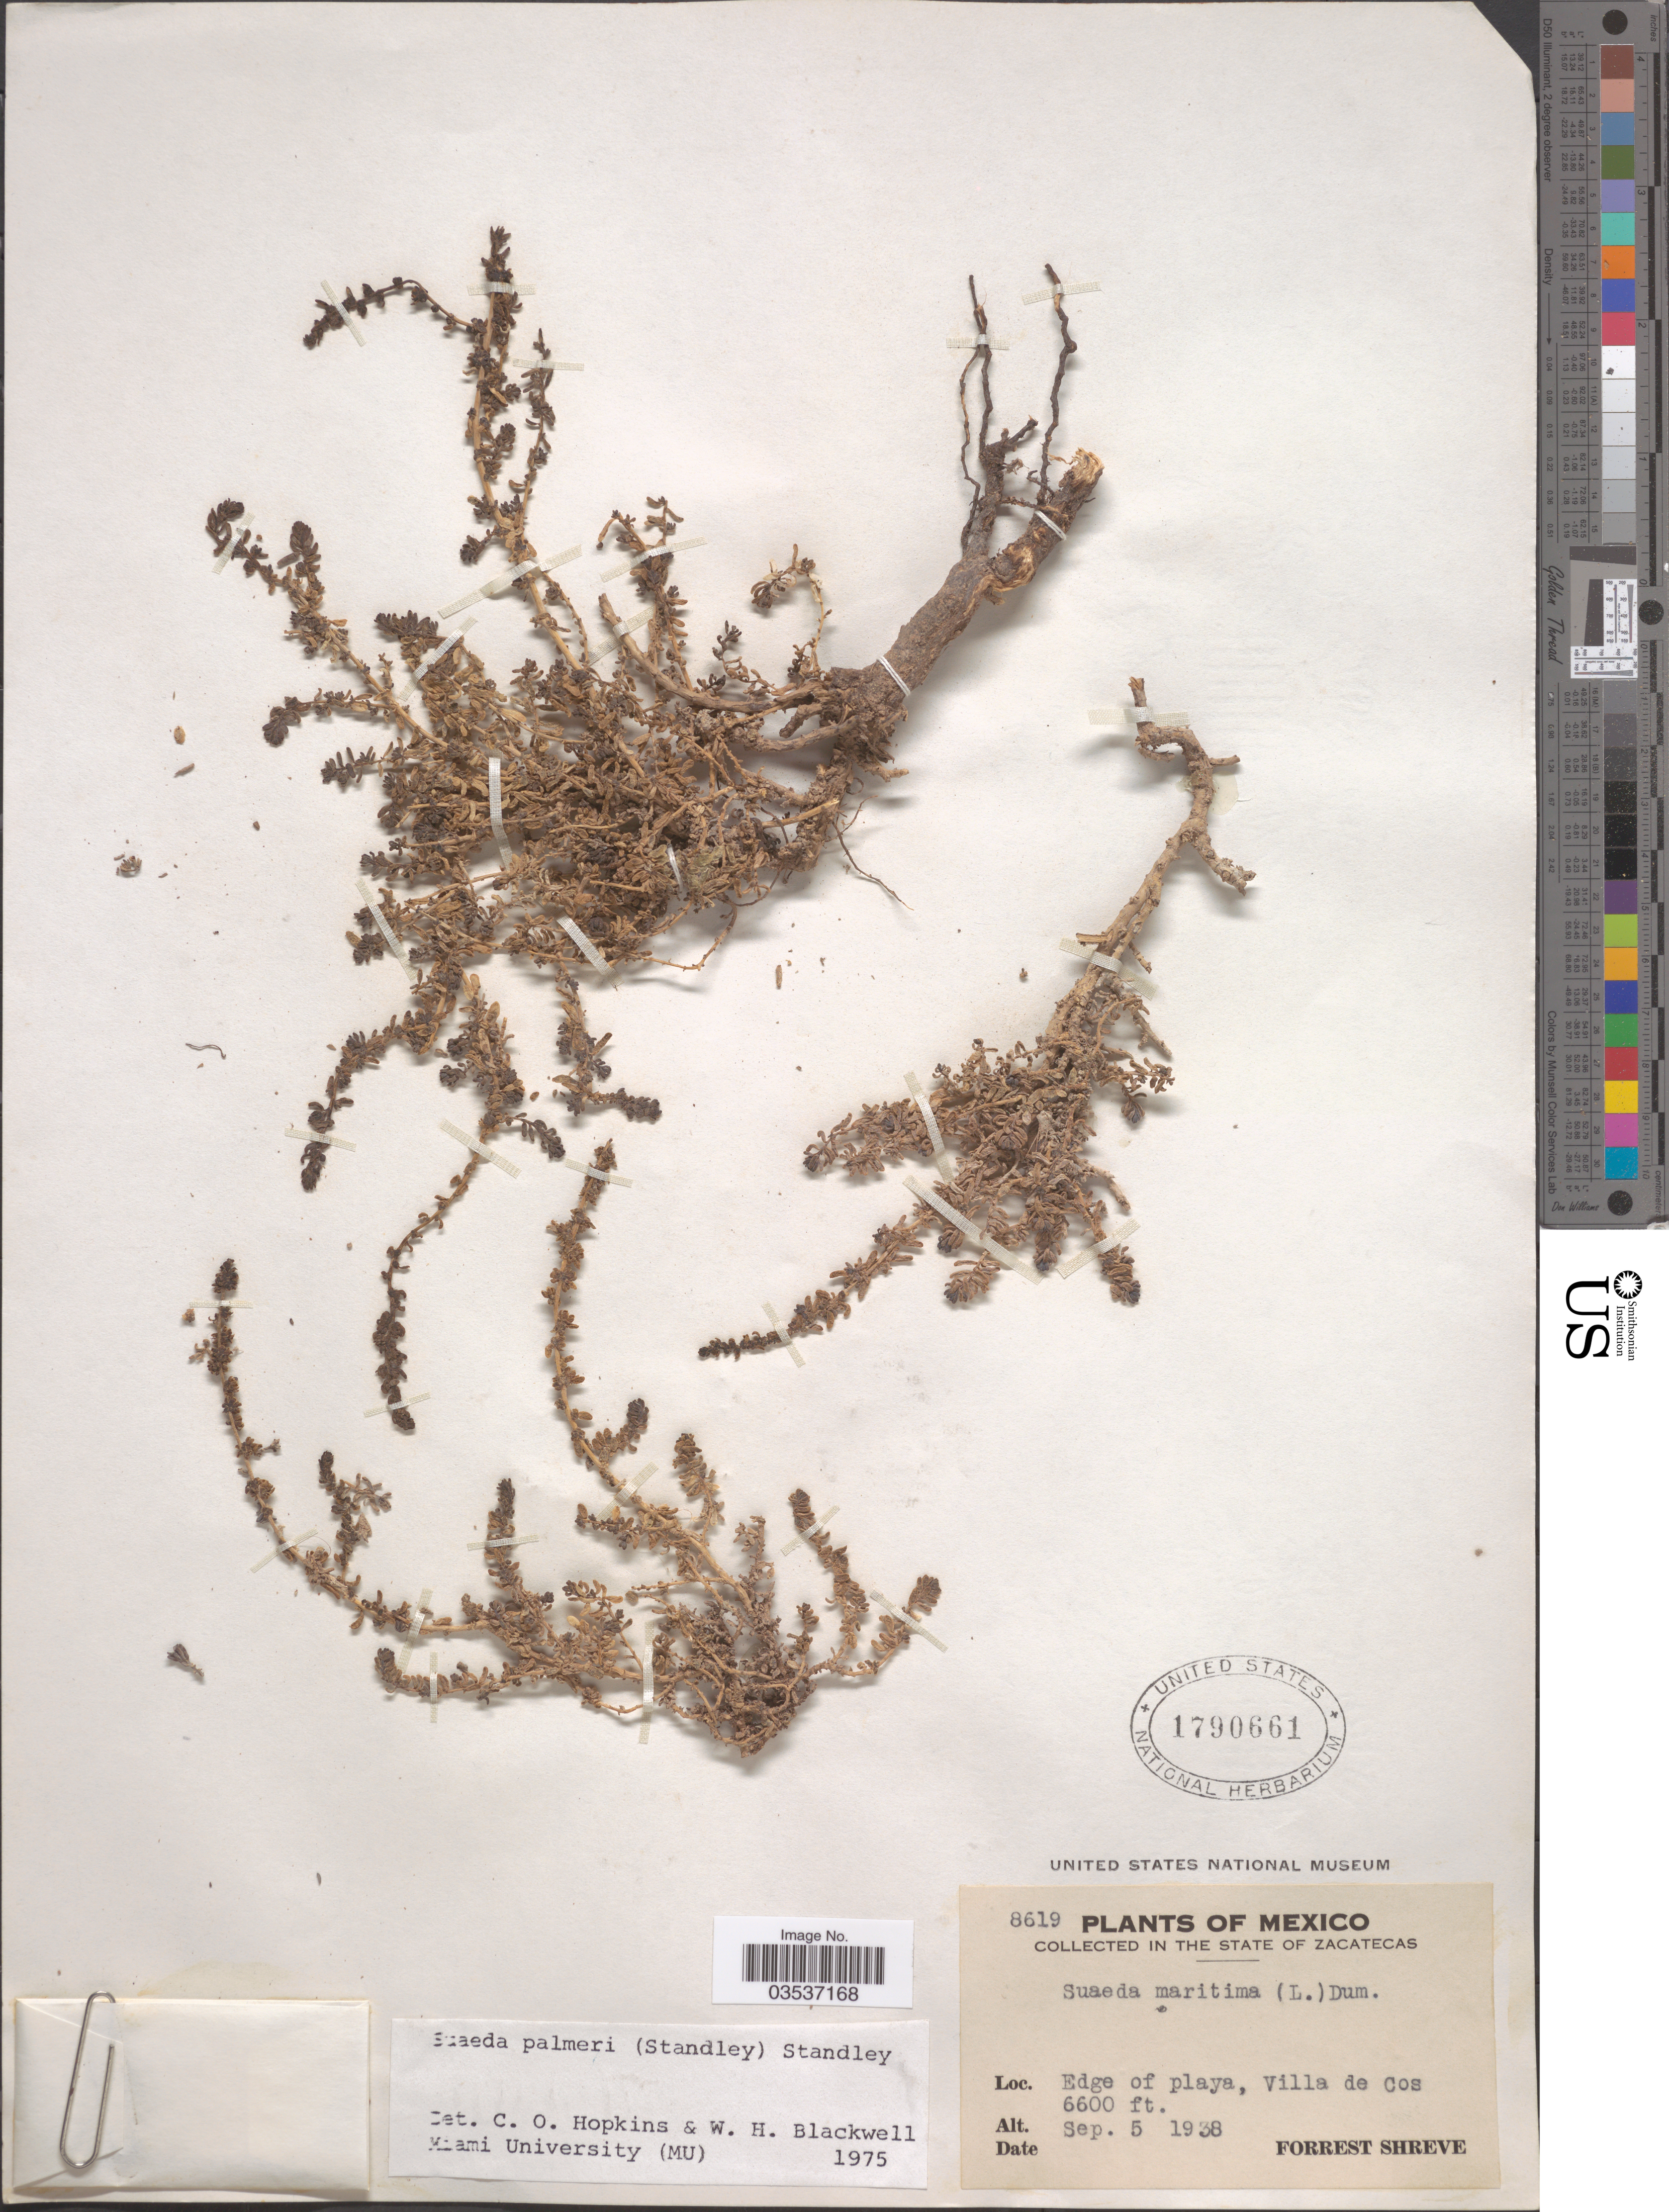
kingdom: Plantae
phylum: Tracheophyta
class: Magnoliopsida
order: Caryophyllales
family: Amaranthaceae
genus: Suaeda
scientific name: Suaeda palmeri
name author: (Standl.) Standl.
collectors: F. Shreve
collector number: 8619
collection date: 1938-09-05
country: Mexico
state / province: Zacatecas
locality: Edge of playa, Villa de Cos.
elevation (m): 2012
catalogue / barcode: US 1790661